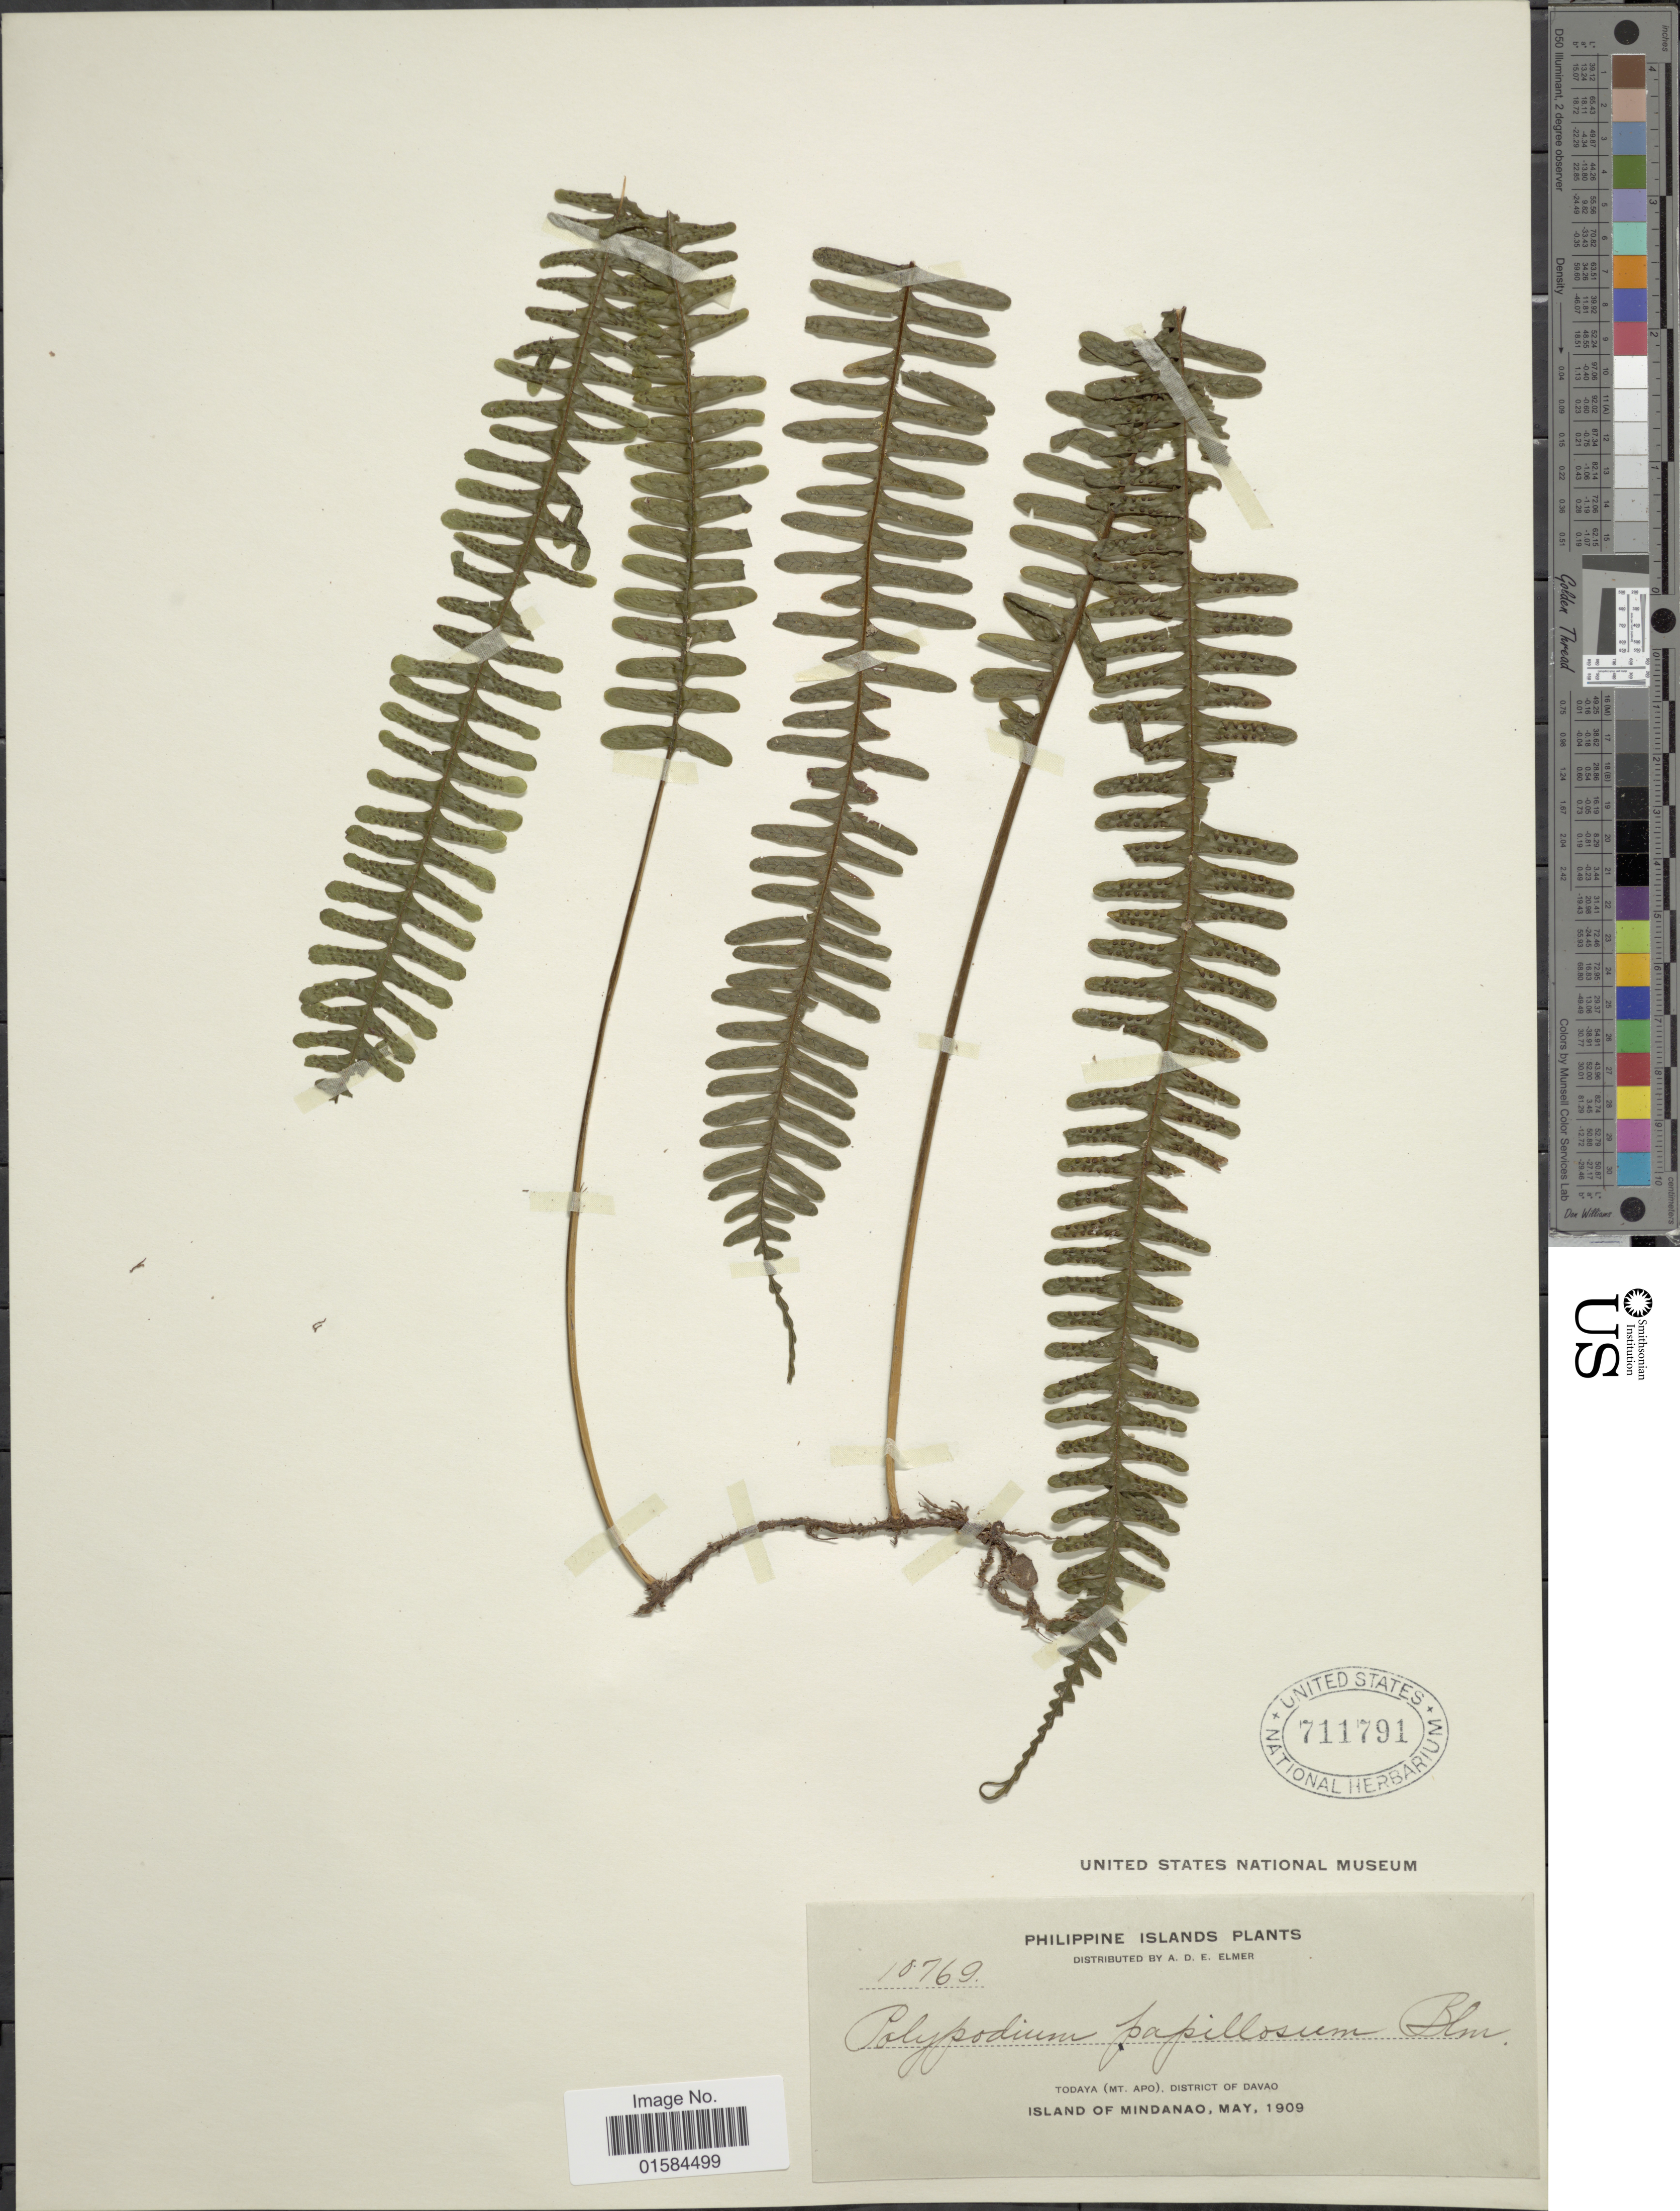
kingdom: Plantae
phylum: Tracheophyta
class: Polypodiopsida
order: Polypodiales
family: Polypodiaceae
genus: Thylacopteris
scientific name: Thylacopteris papillosa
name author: (Blume) Kunze ex J. Sm.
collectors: A. D. E. Elmer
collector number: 10769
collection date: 1909-05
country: Philippines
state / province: Davao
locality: Philippine Islands, Todaya (Mt. Apo), District of Davao, island of Mindanao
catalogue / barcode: US 711791